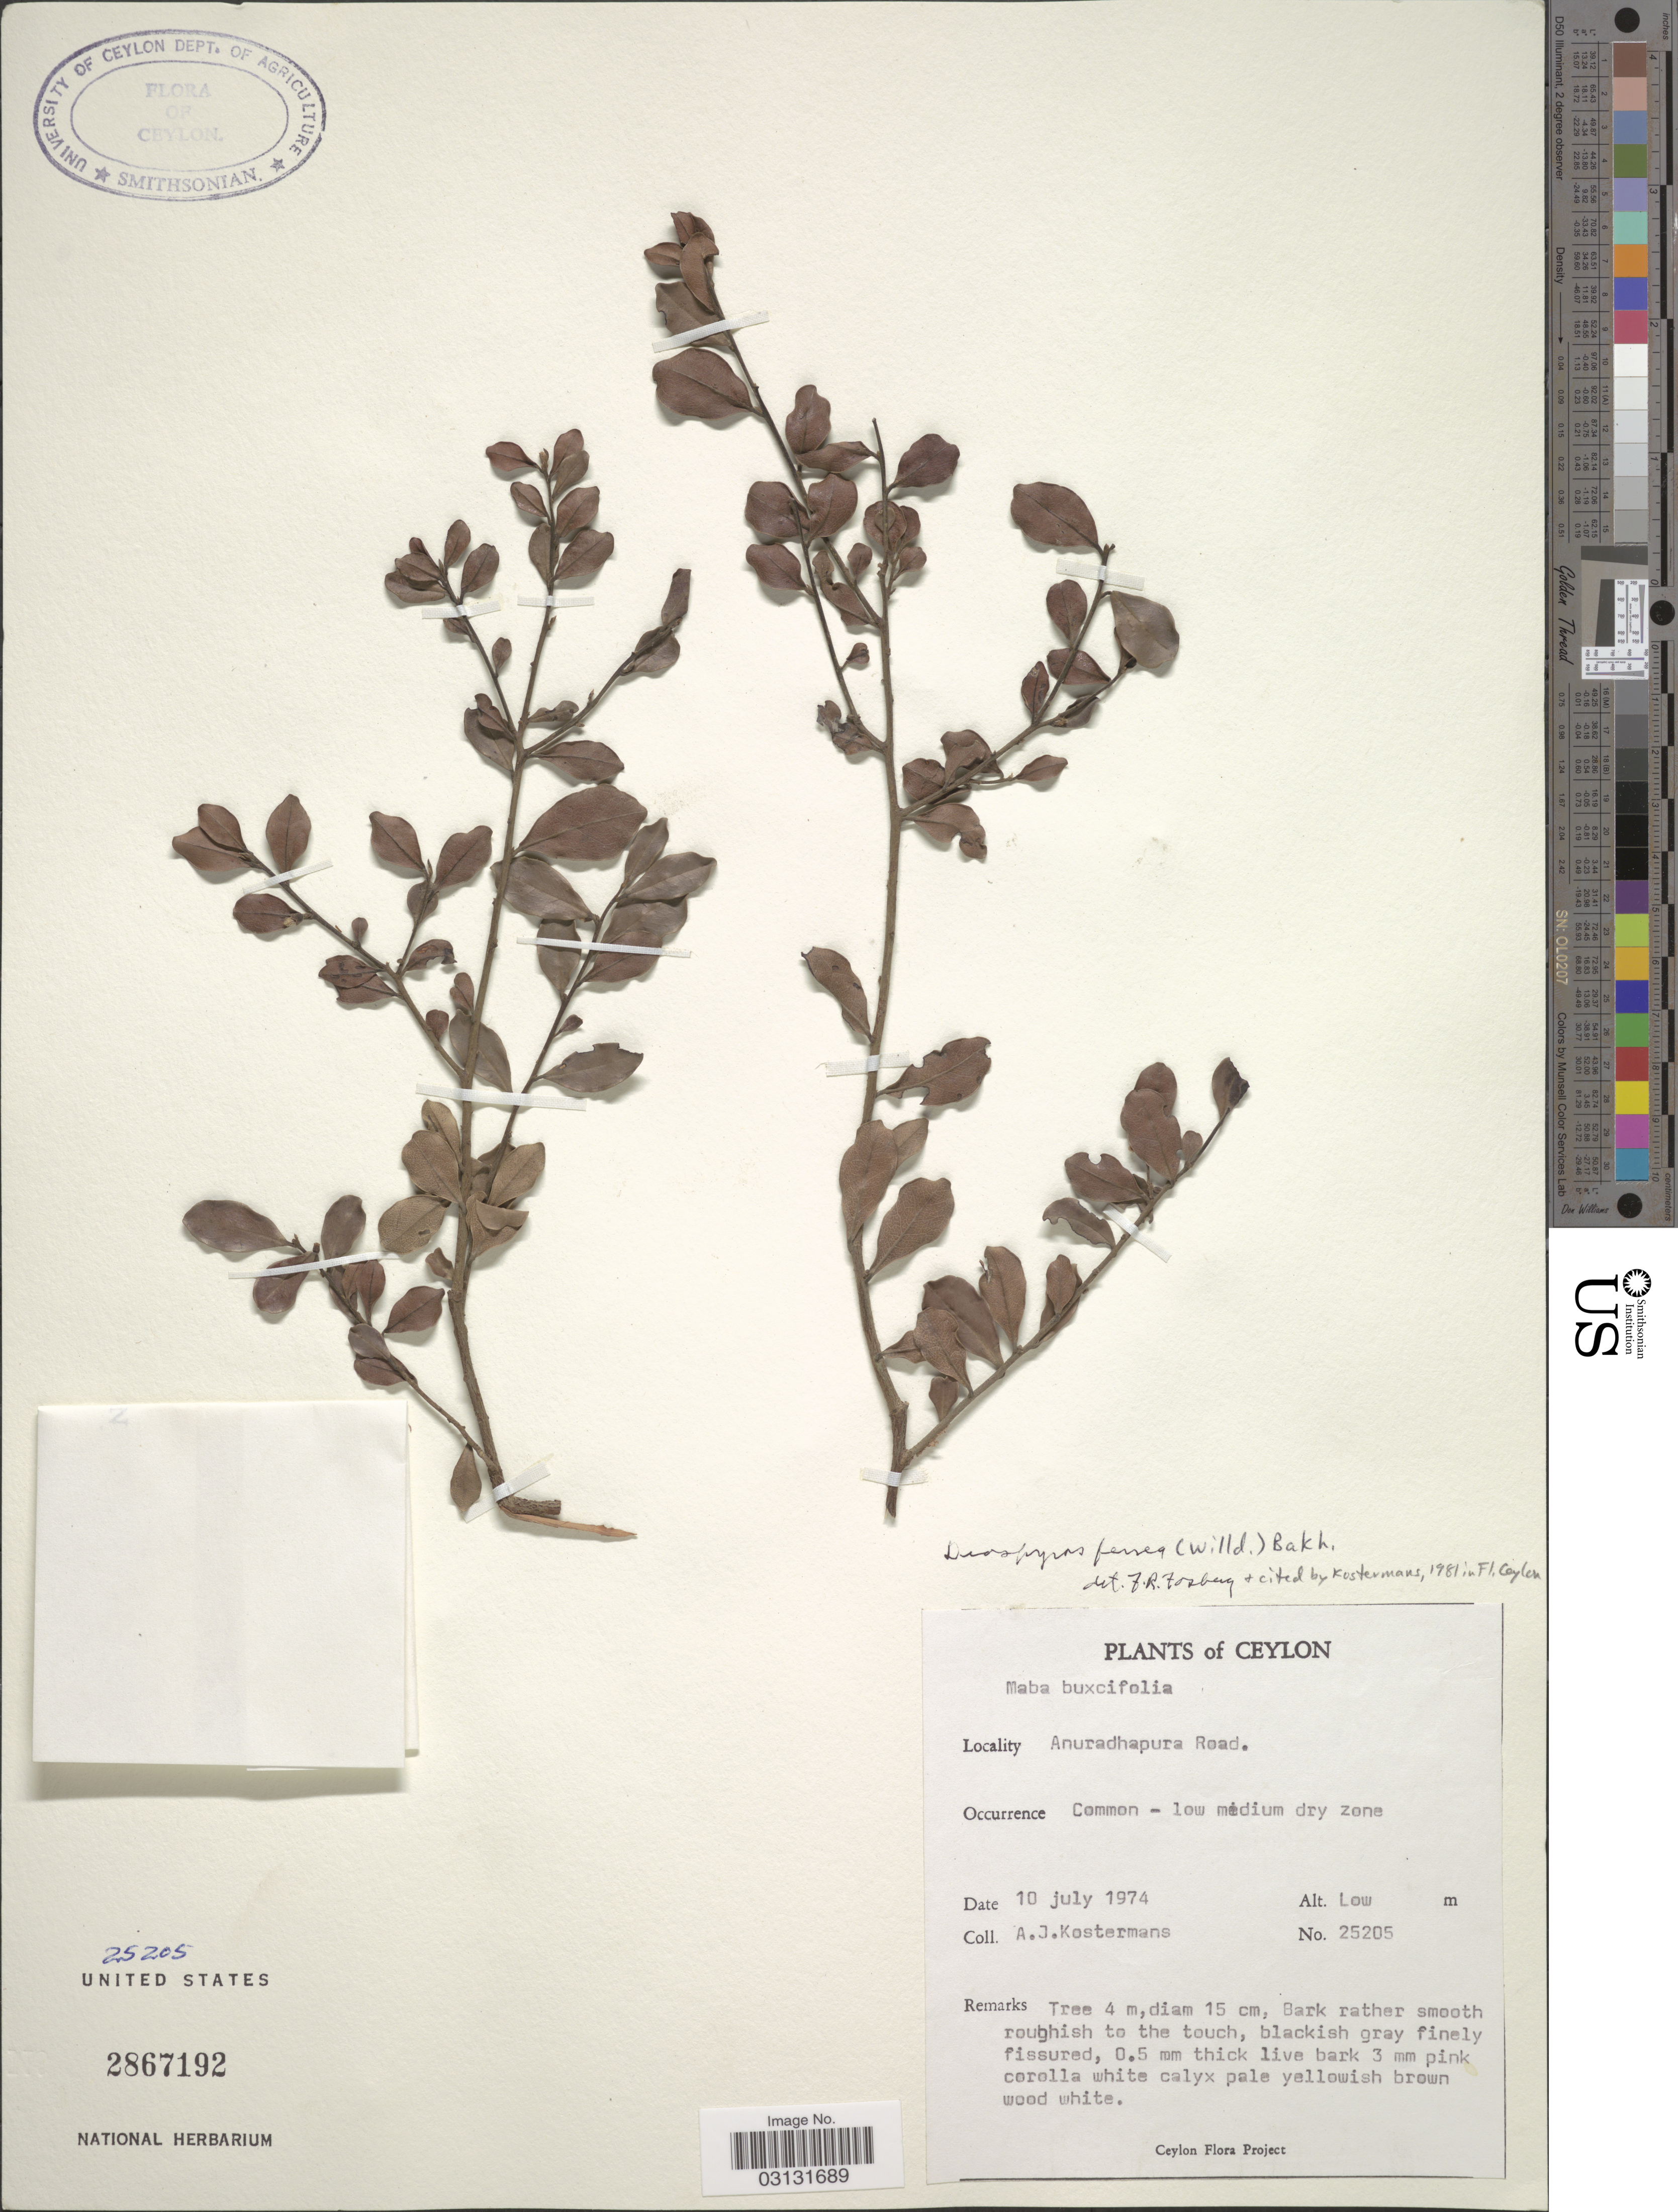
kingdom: Plantae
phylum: Tracheophyta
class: Magnoliopsida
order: Ericales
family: Ebenaceae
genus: Diospyros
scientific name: Diospyros ferrea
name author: (Willd.) Bakh.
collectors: A. J. G. Kostermans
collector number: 25205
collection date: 1974-07-10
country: Sri Lanka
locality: Ceylon. Anuradhapura Road.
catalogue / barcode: US 2867192